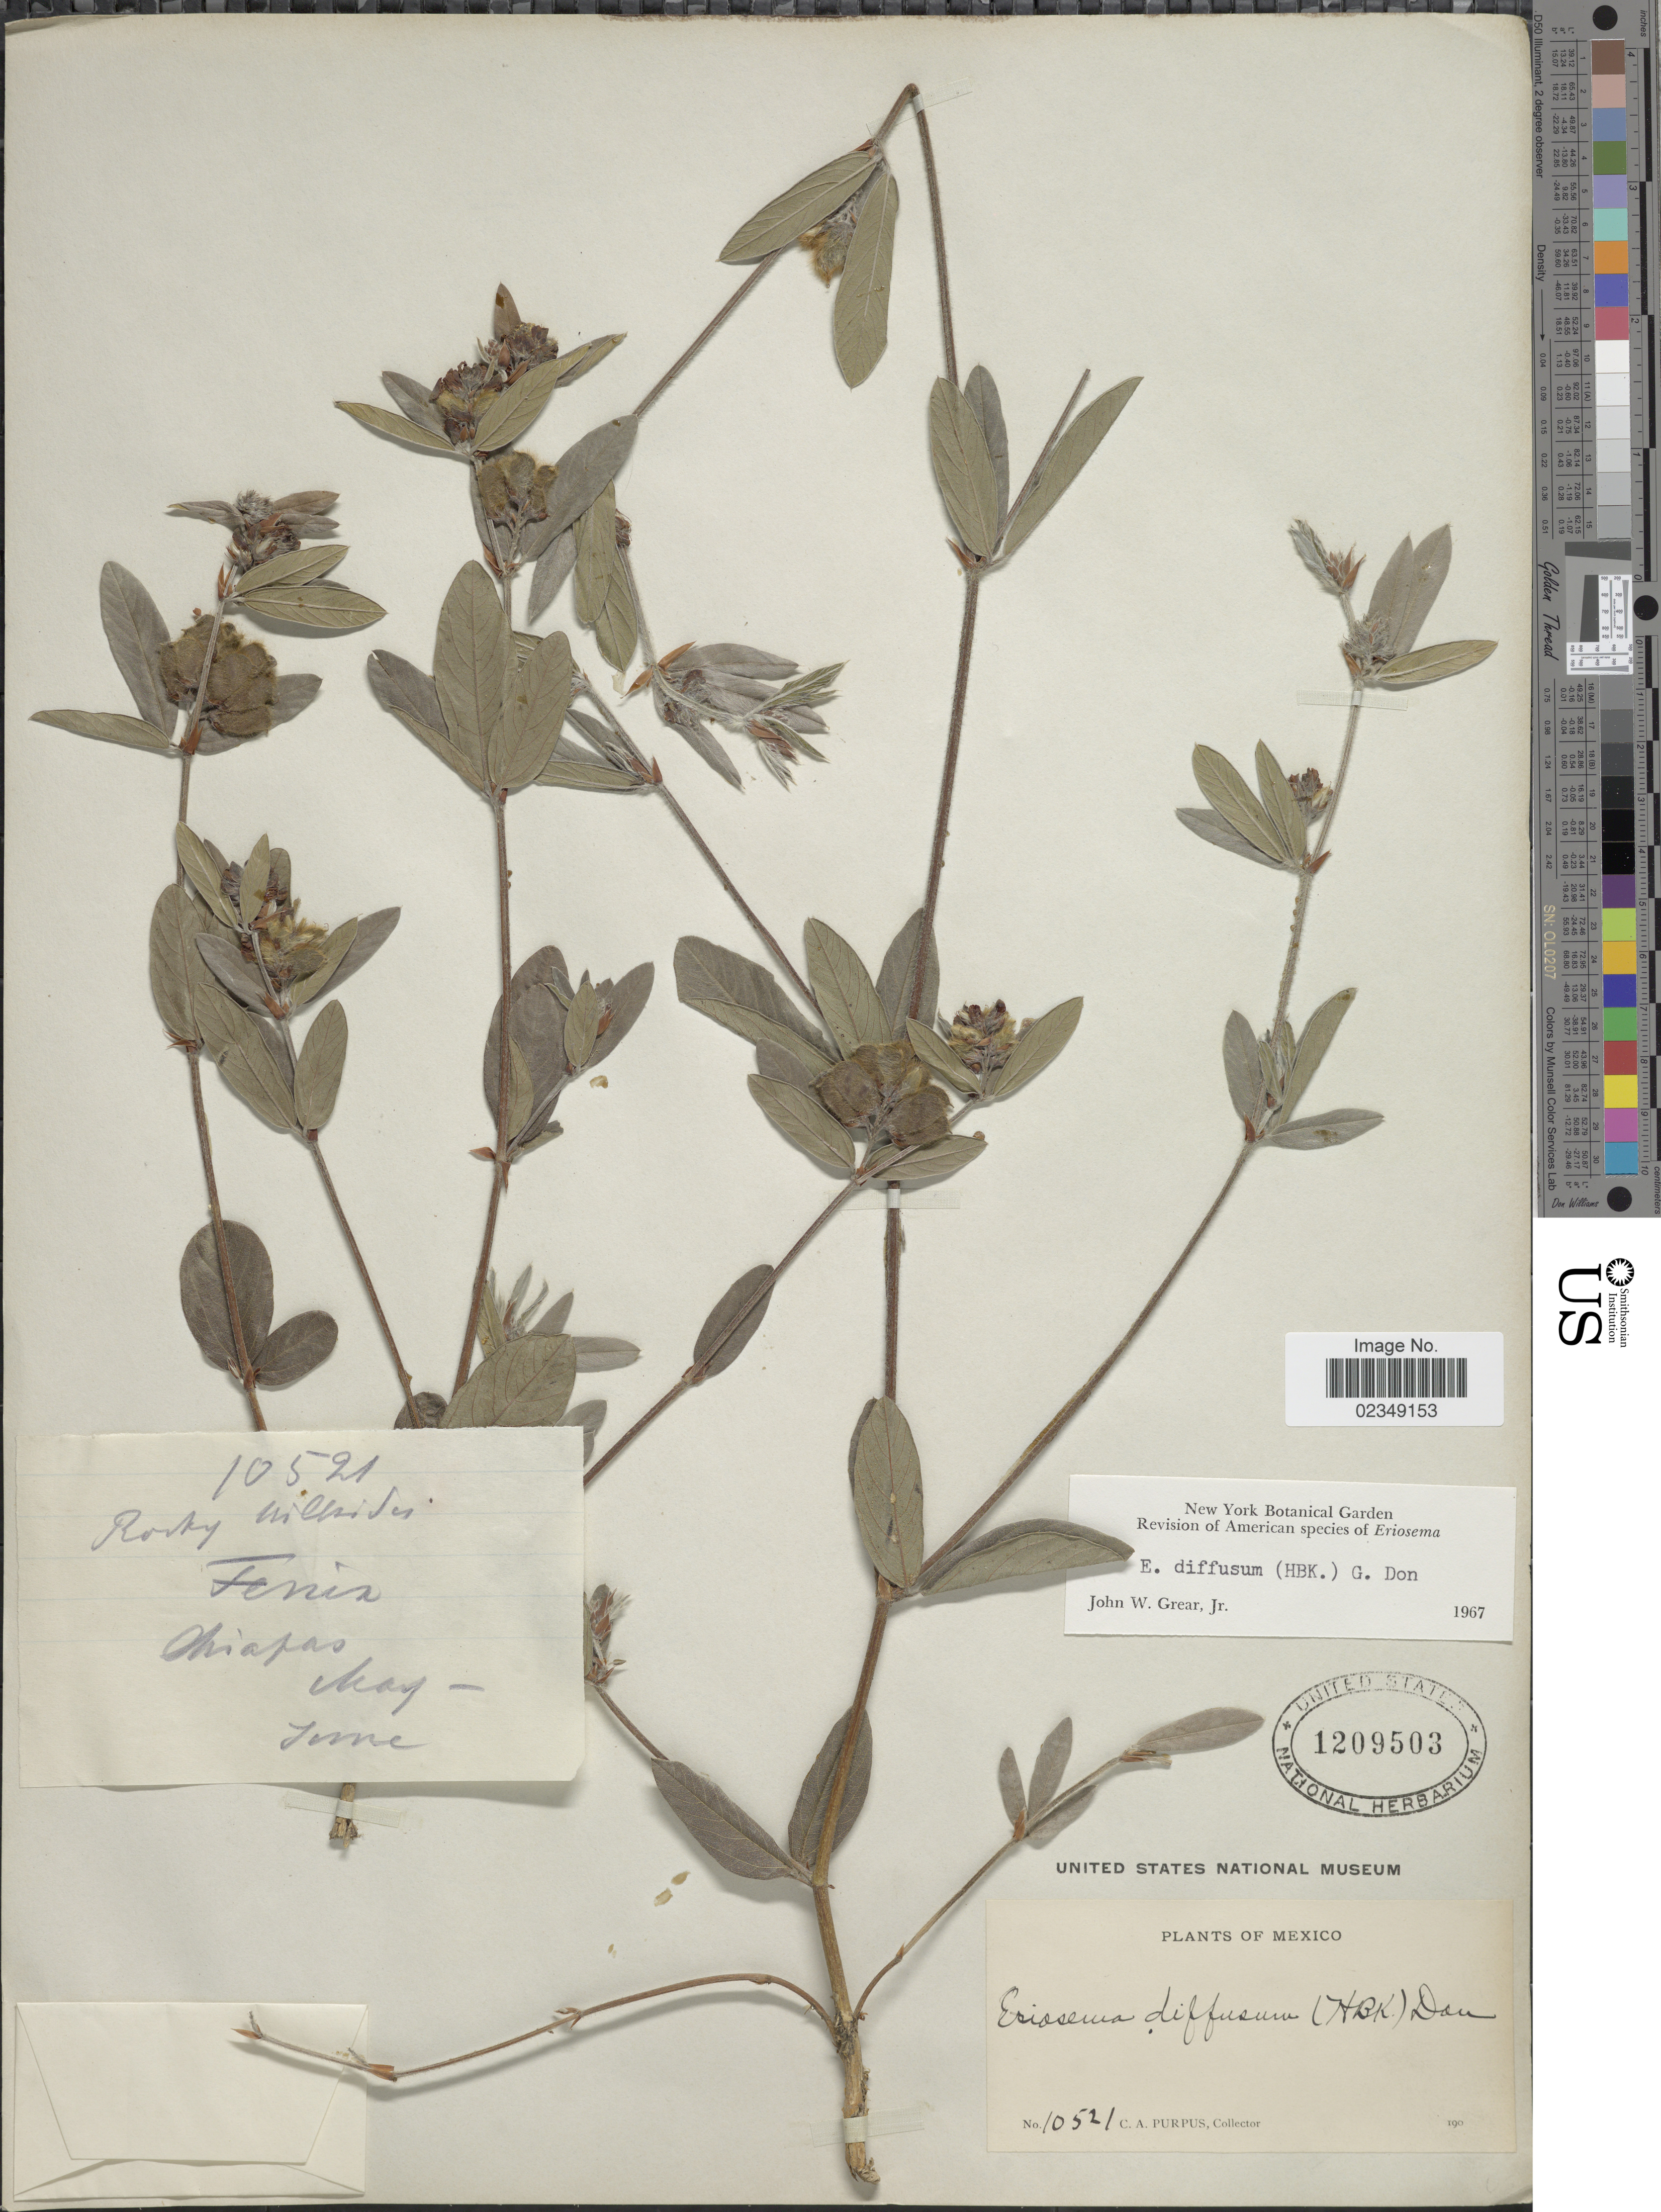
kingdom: Plantae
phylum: Tracheophyta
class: Magnoliopsida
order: Fabales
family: Fabaceae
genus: Eriosema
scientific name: Eriosema diffusum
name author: (Kunth) G. Don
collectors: C. A. Purpus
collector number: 10521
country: Mexico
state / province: Chiapas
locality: Rocky hillsides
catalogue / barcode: US 1209503